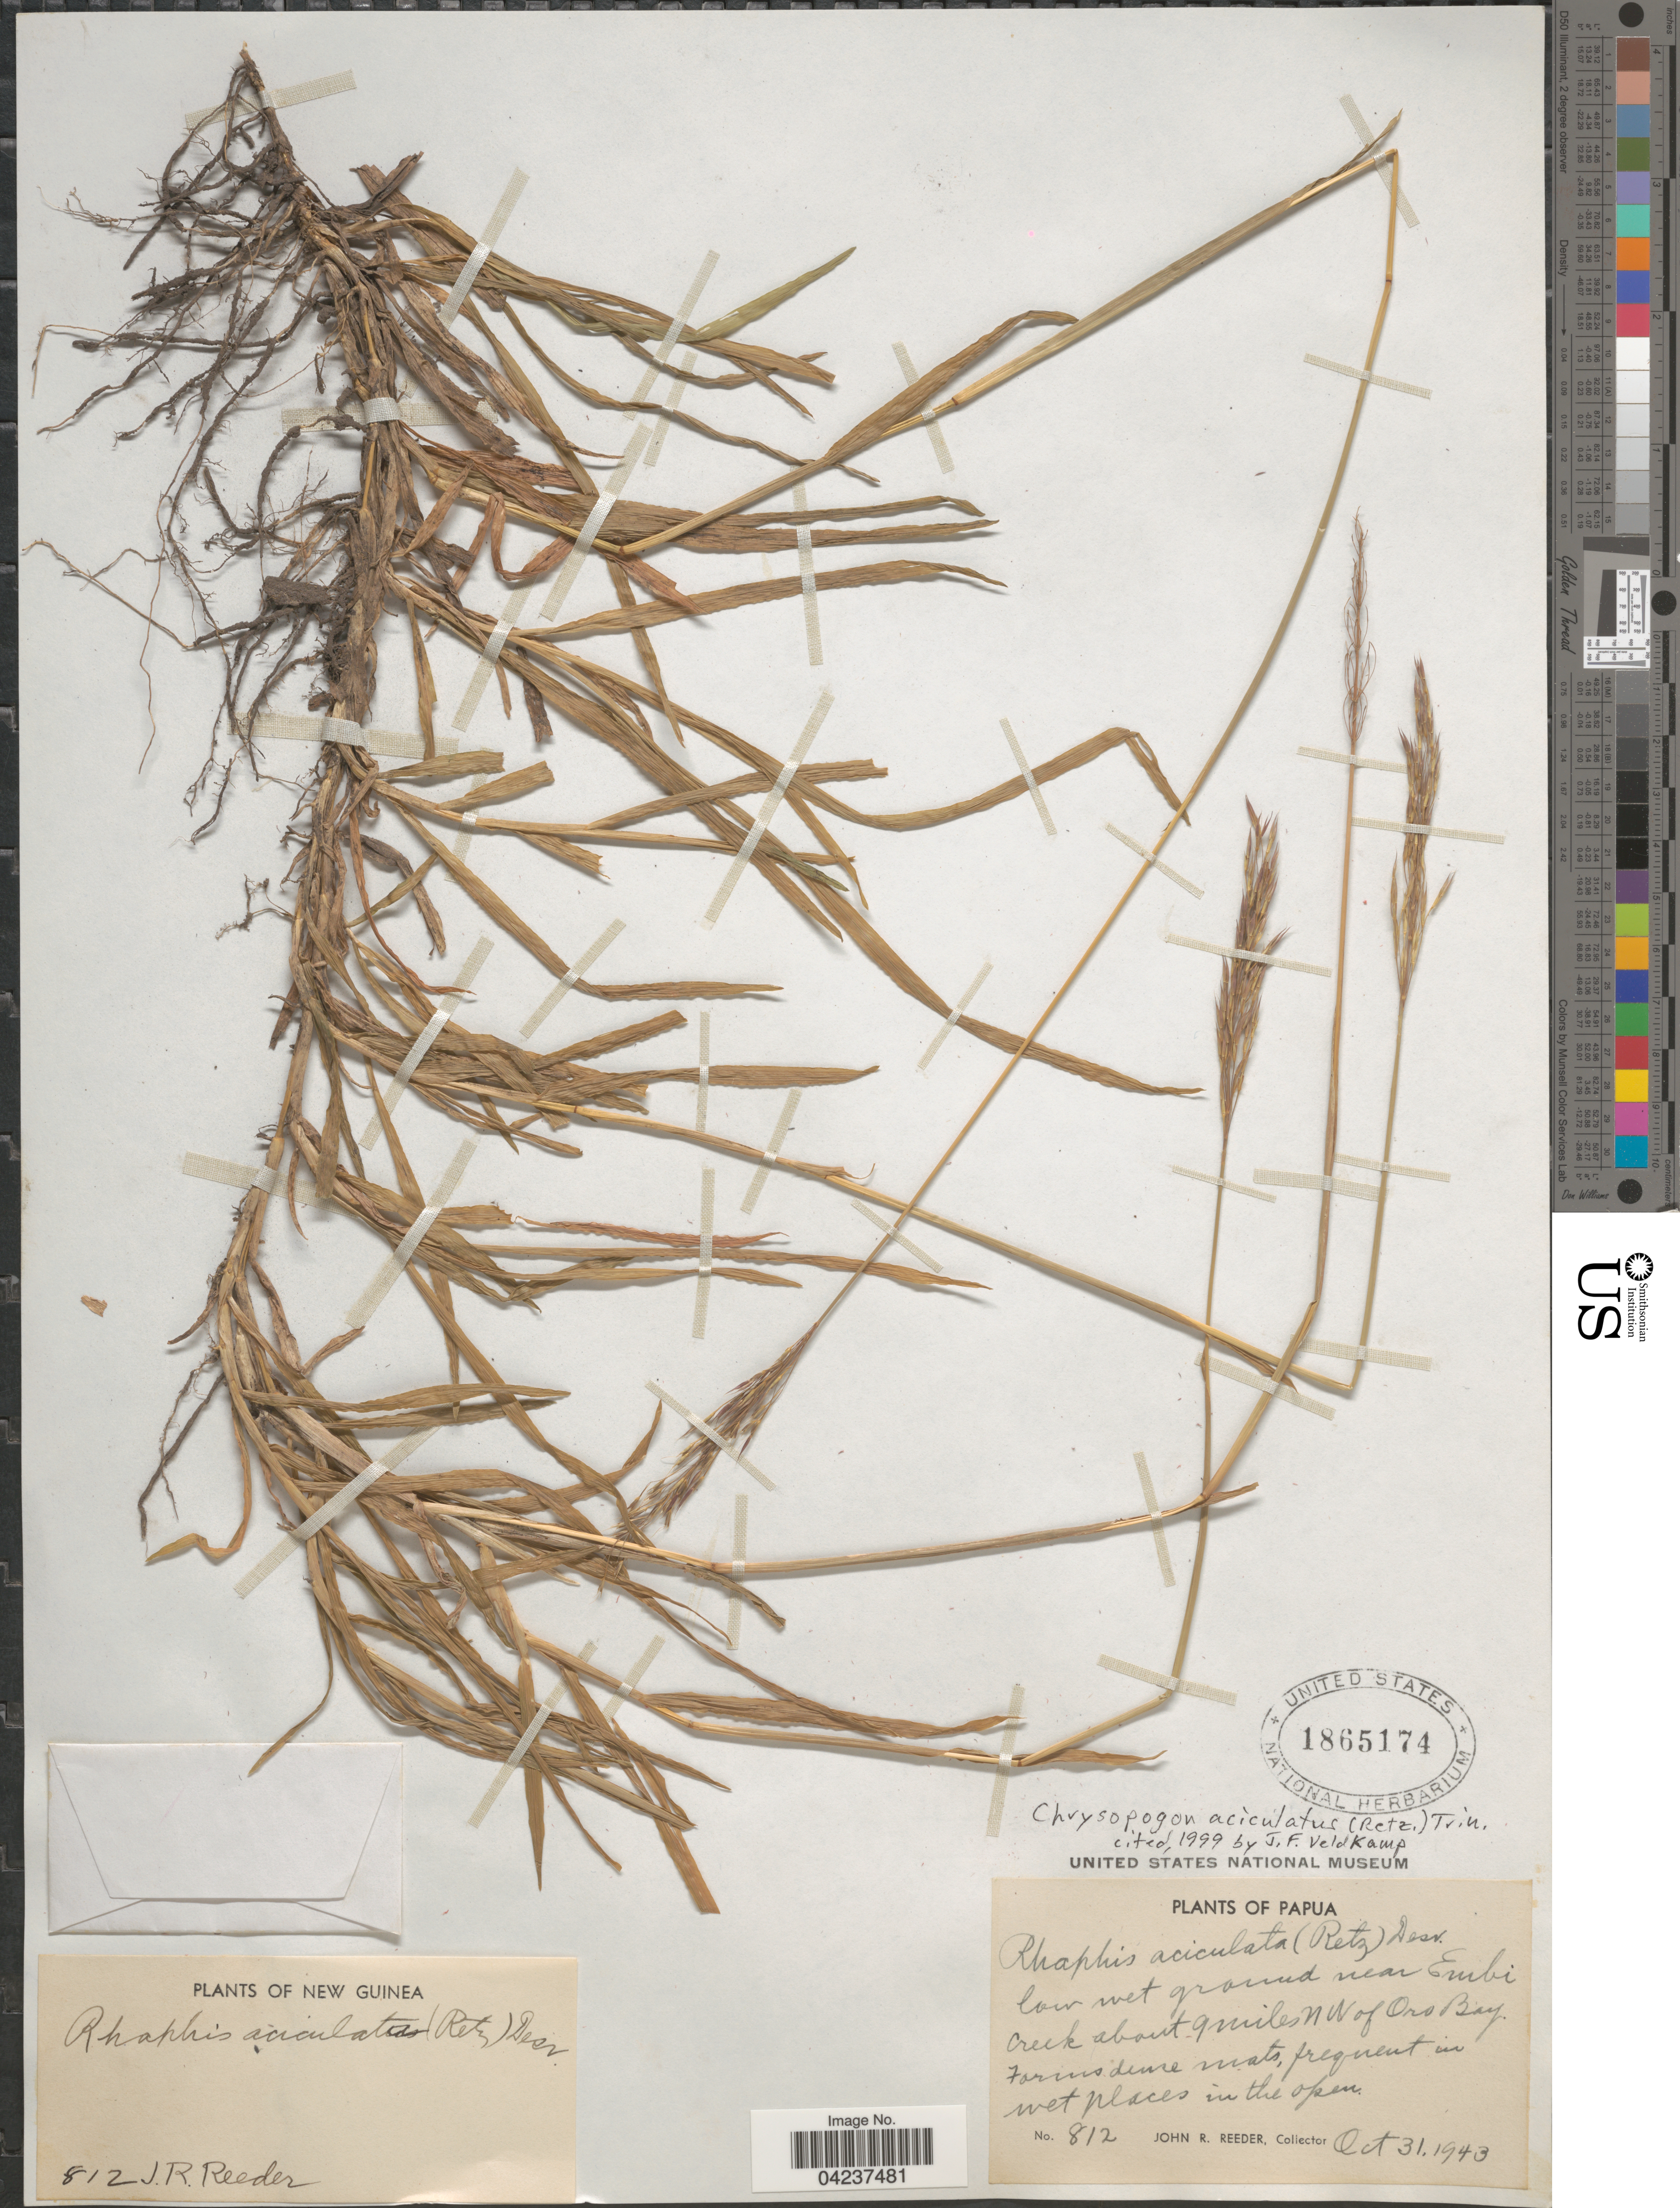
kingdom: Plantae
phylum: Tracheophyta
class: Liliopsida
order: Poales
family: Poaceae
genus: Chrysopogon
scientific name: Chrysopogon aciculatus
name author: (Retz.) Trin.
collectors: J. R. Reeder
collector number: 812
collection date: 1943-10-31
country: Papua New Guinea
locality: Papua. Low wet ground near Embi Creek about 9 miles NW of Oro Bay.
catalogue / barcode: US 1865174